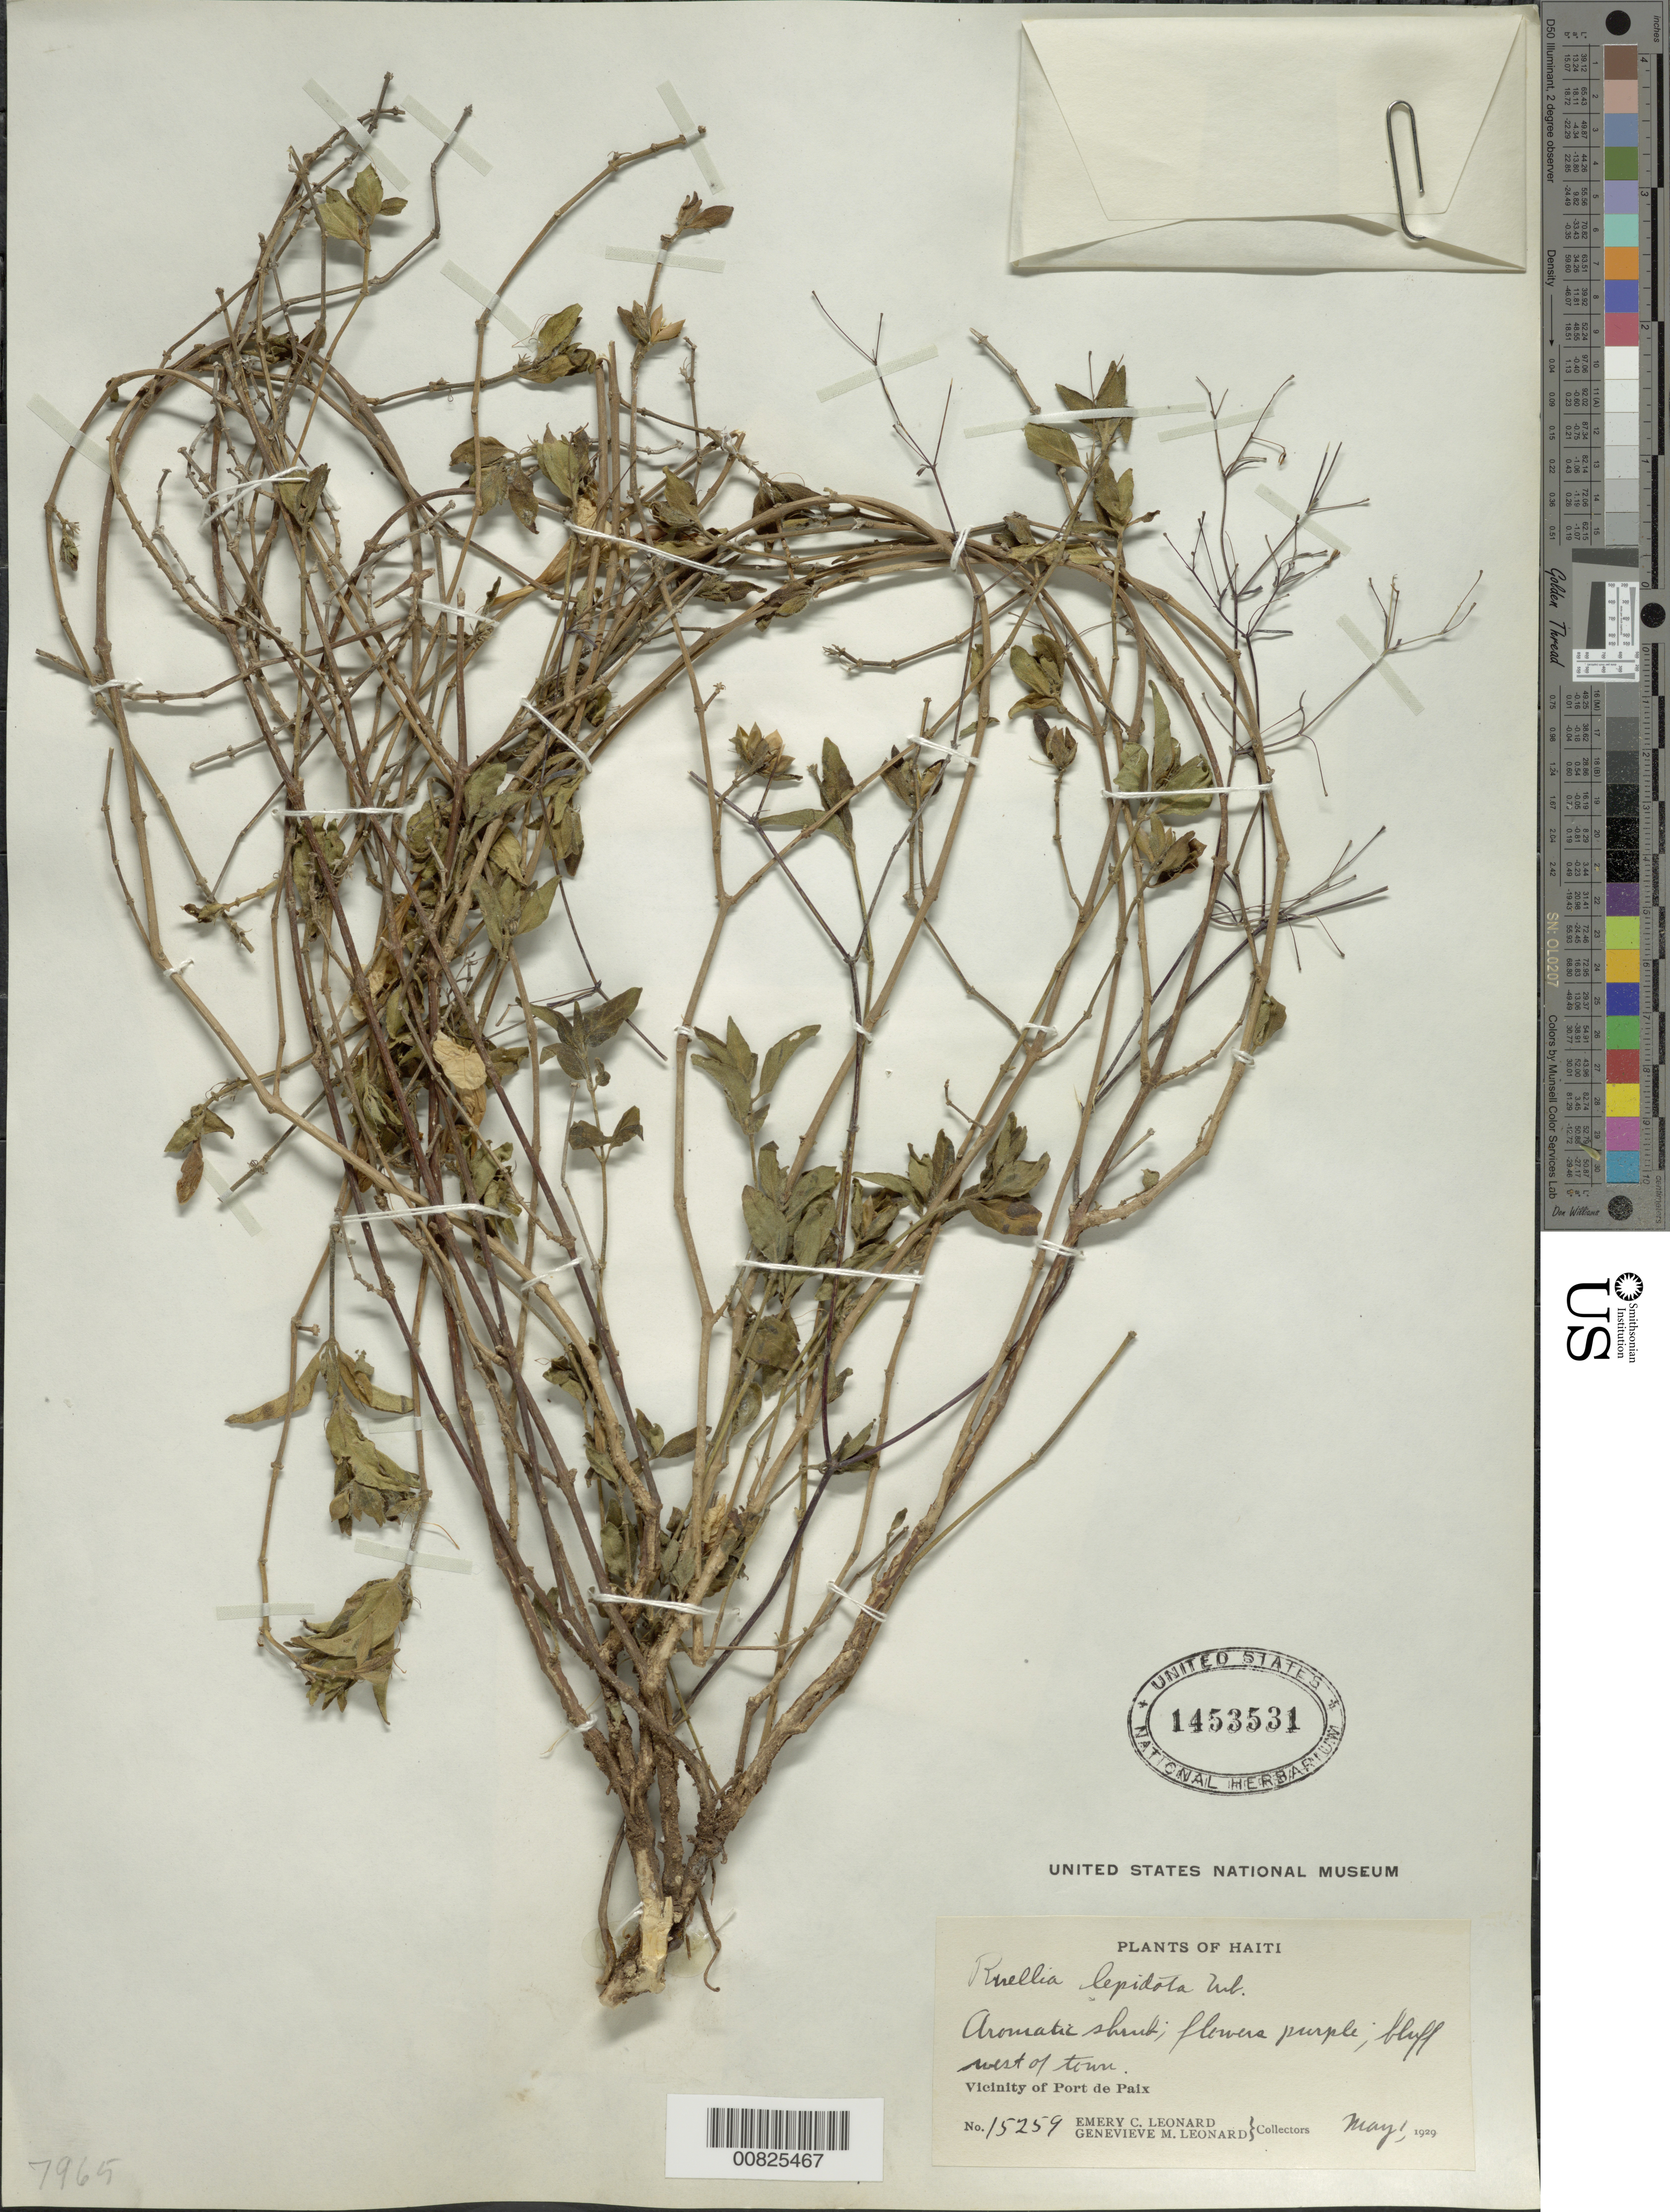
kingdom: Plantae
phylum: Tracheophyta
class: Magnoliopsida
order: Lamiales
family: Acanthaceae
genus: Ruellia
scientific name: Ruellia lepidota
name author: Urb.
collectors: E. C. Leonard & G. M. Leonard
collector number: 15259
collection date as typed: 01 May 1929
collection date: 1929-05-01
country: Haiti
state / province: Nord-Ouest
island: Hispaniola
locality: Vicinity of Port de Paix, bluff west of town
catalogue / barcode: US 1453531